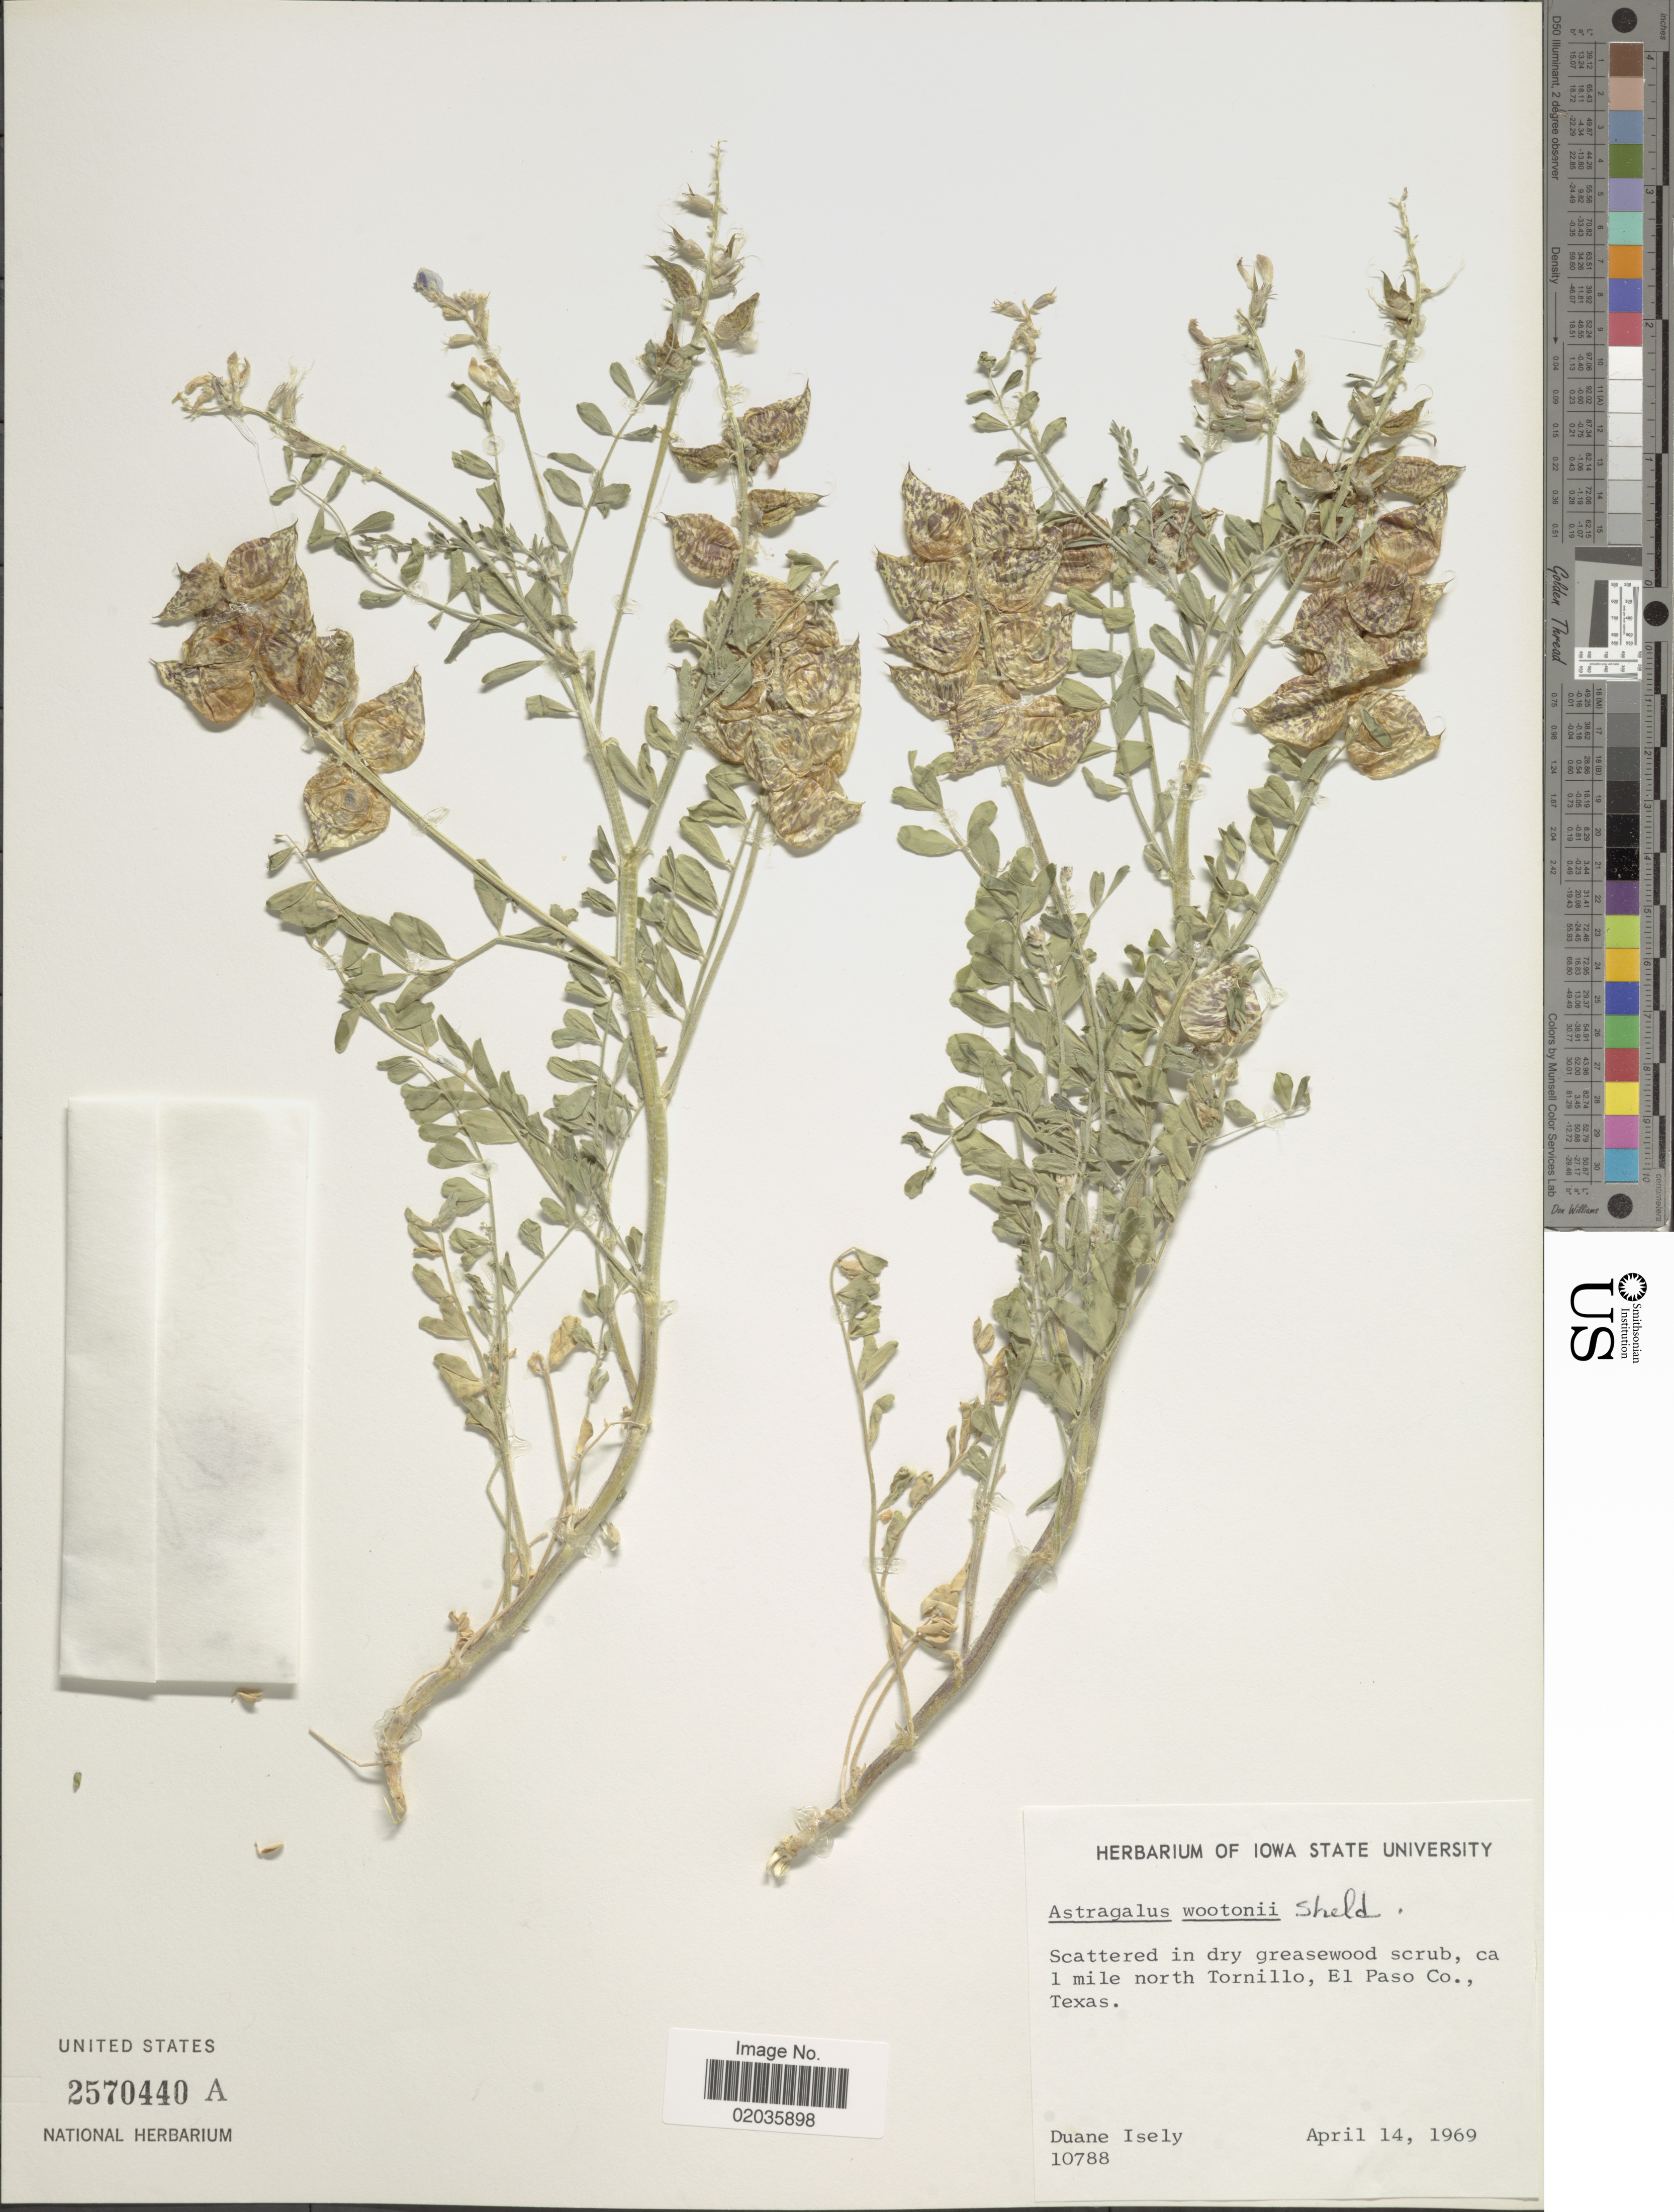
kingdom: Plantae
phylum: Tracheophyta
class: Magnoliopsida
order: Fabales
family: Fabaceae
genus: Astragalus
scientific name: Astragalus wootonii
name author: E. Sheld.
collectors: D. Isely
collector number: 10788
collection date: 1969-04-14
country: United States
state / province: Texas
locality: Ca. 1 mile north Tornillo, El Paso Co.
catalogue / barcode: US 2570440A